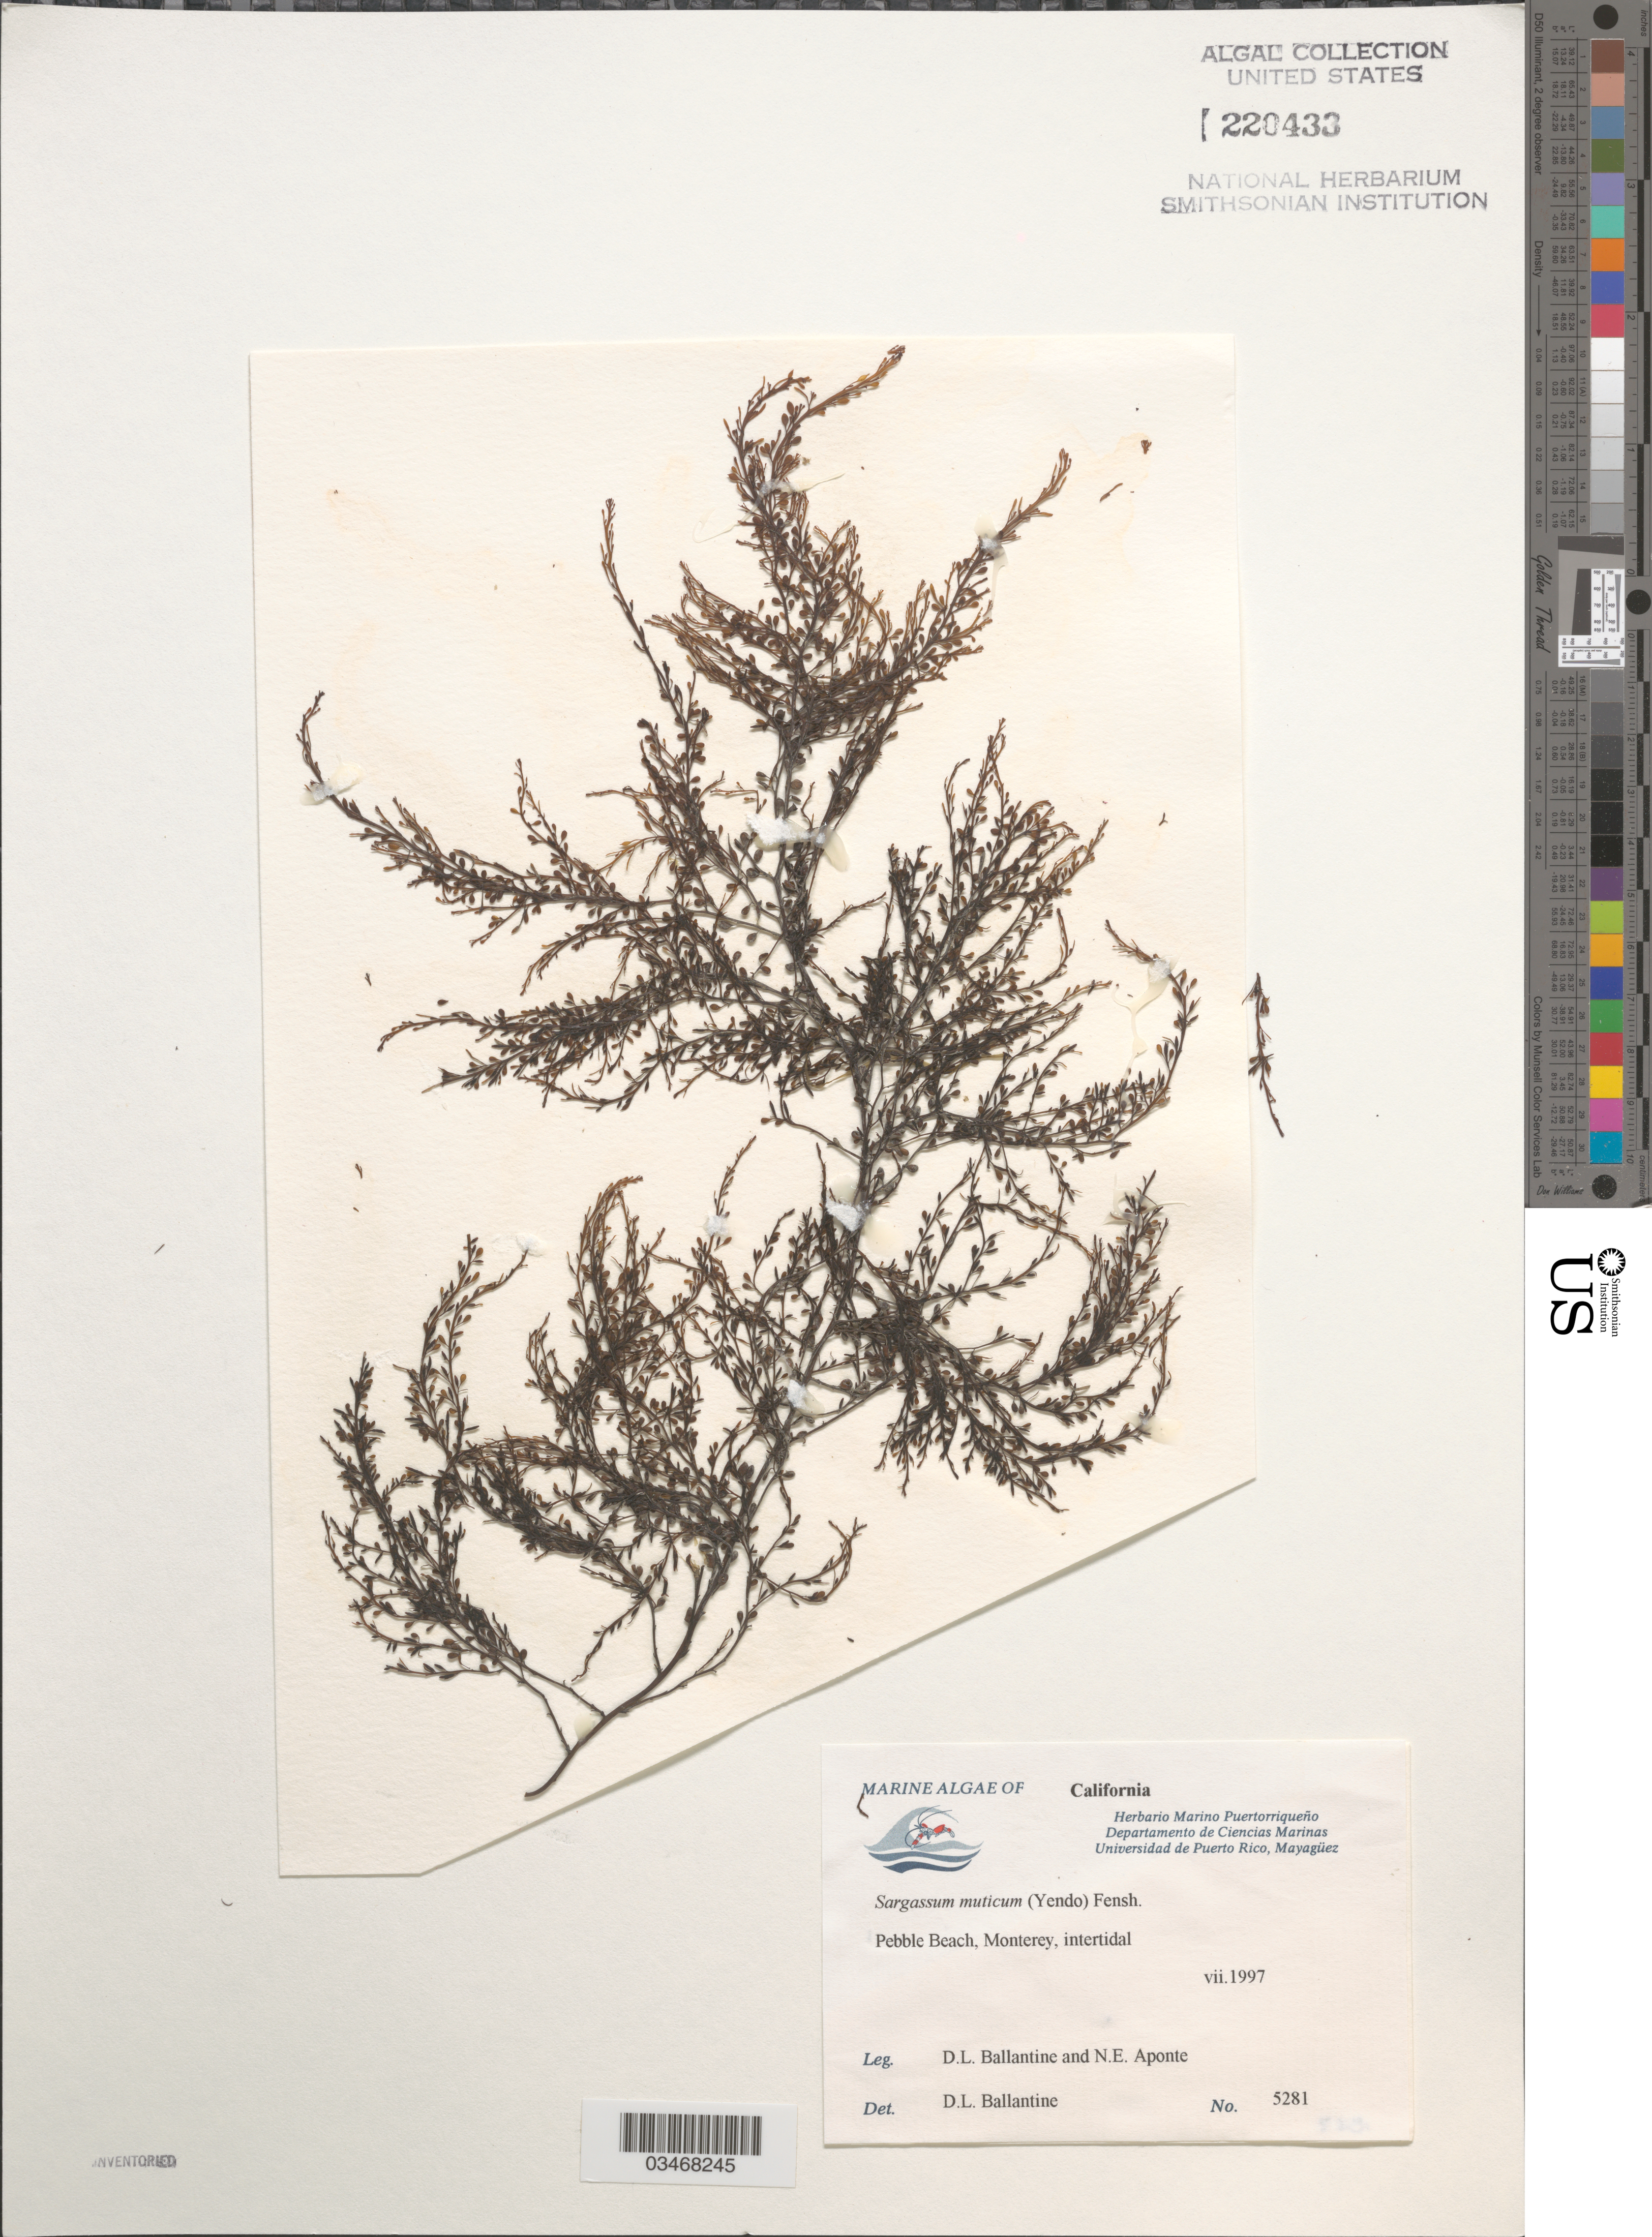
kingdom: Chromista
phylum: Ochrophyta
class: Phaeophyceae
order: Fucales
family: Sargassaceae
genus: Sargassum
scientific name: Sargassum muticum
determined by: Ballantine, D. L.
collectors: D.L. Ballantine & N. E. Aponte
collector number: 5281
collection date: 1997-07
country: United States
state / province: California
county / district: Monterey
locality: Pebble Beach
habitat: Intertidal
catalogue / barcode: US 220433